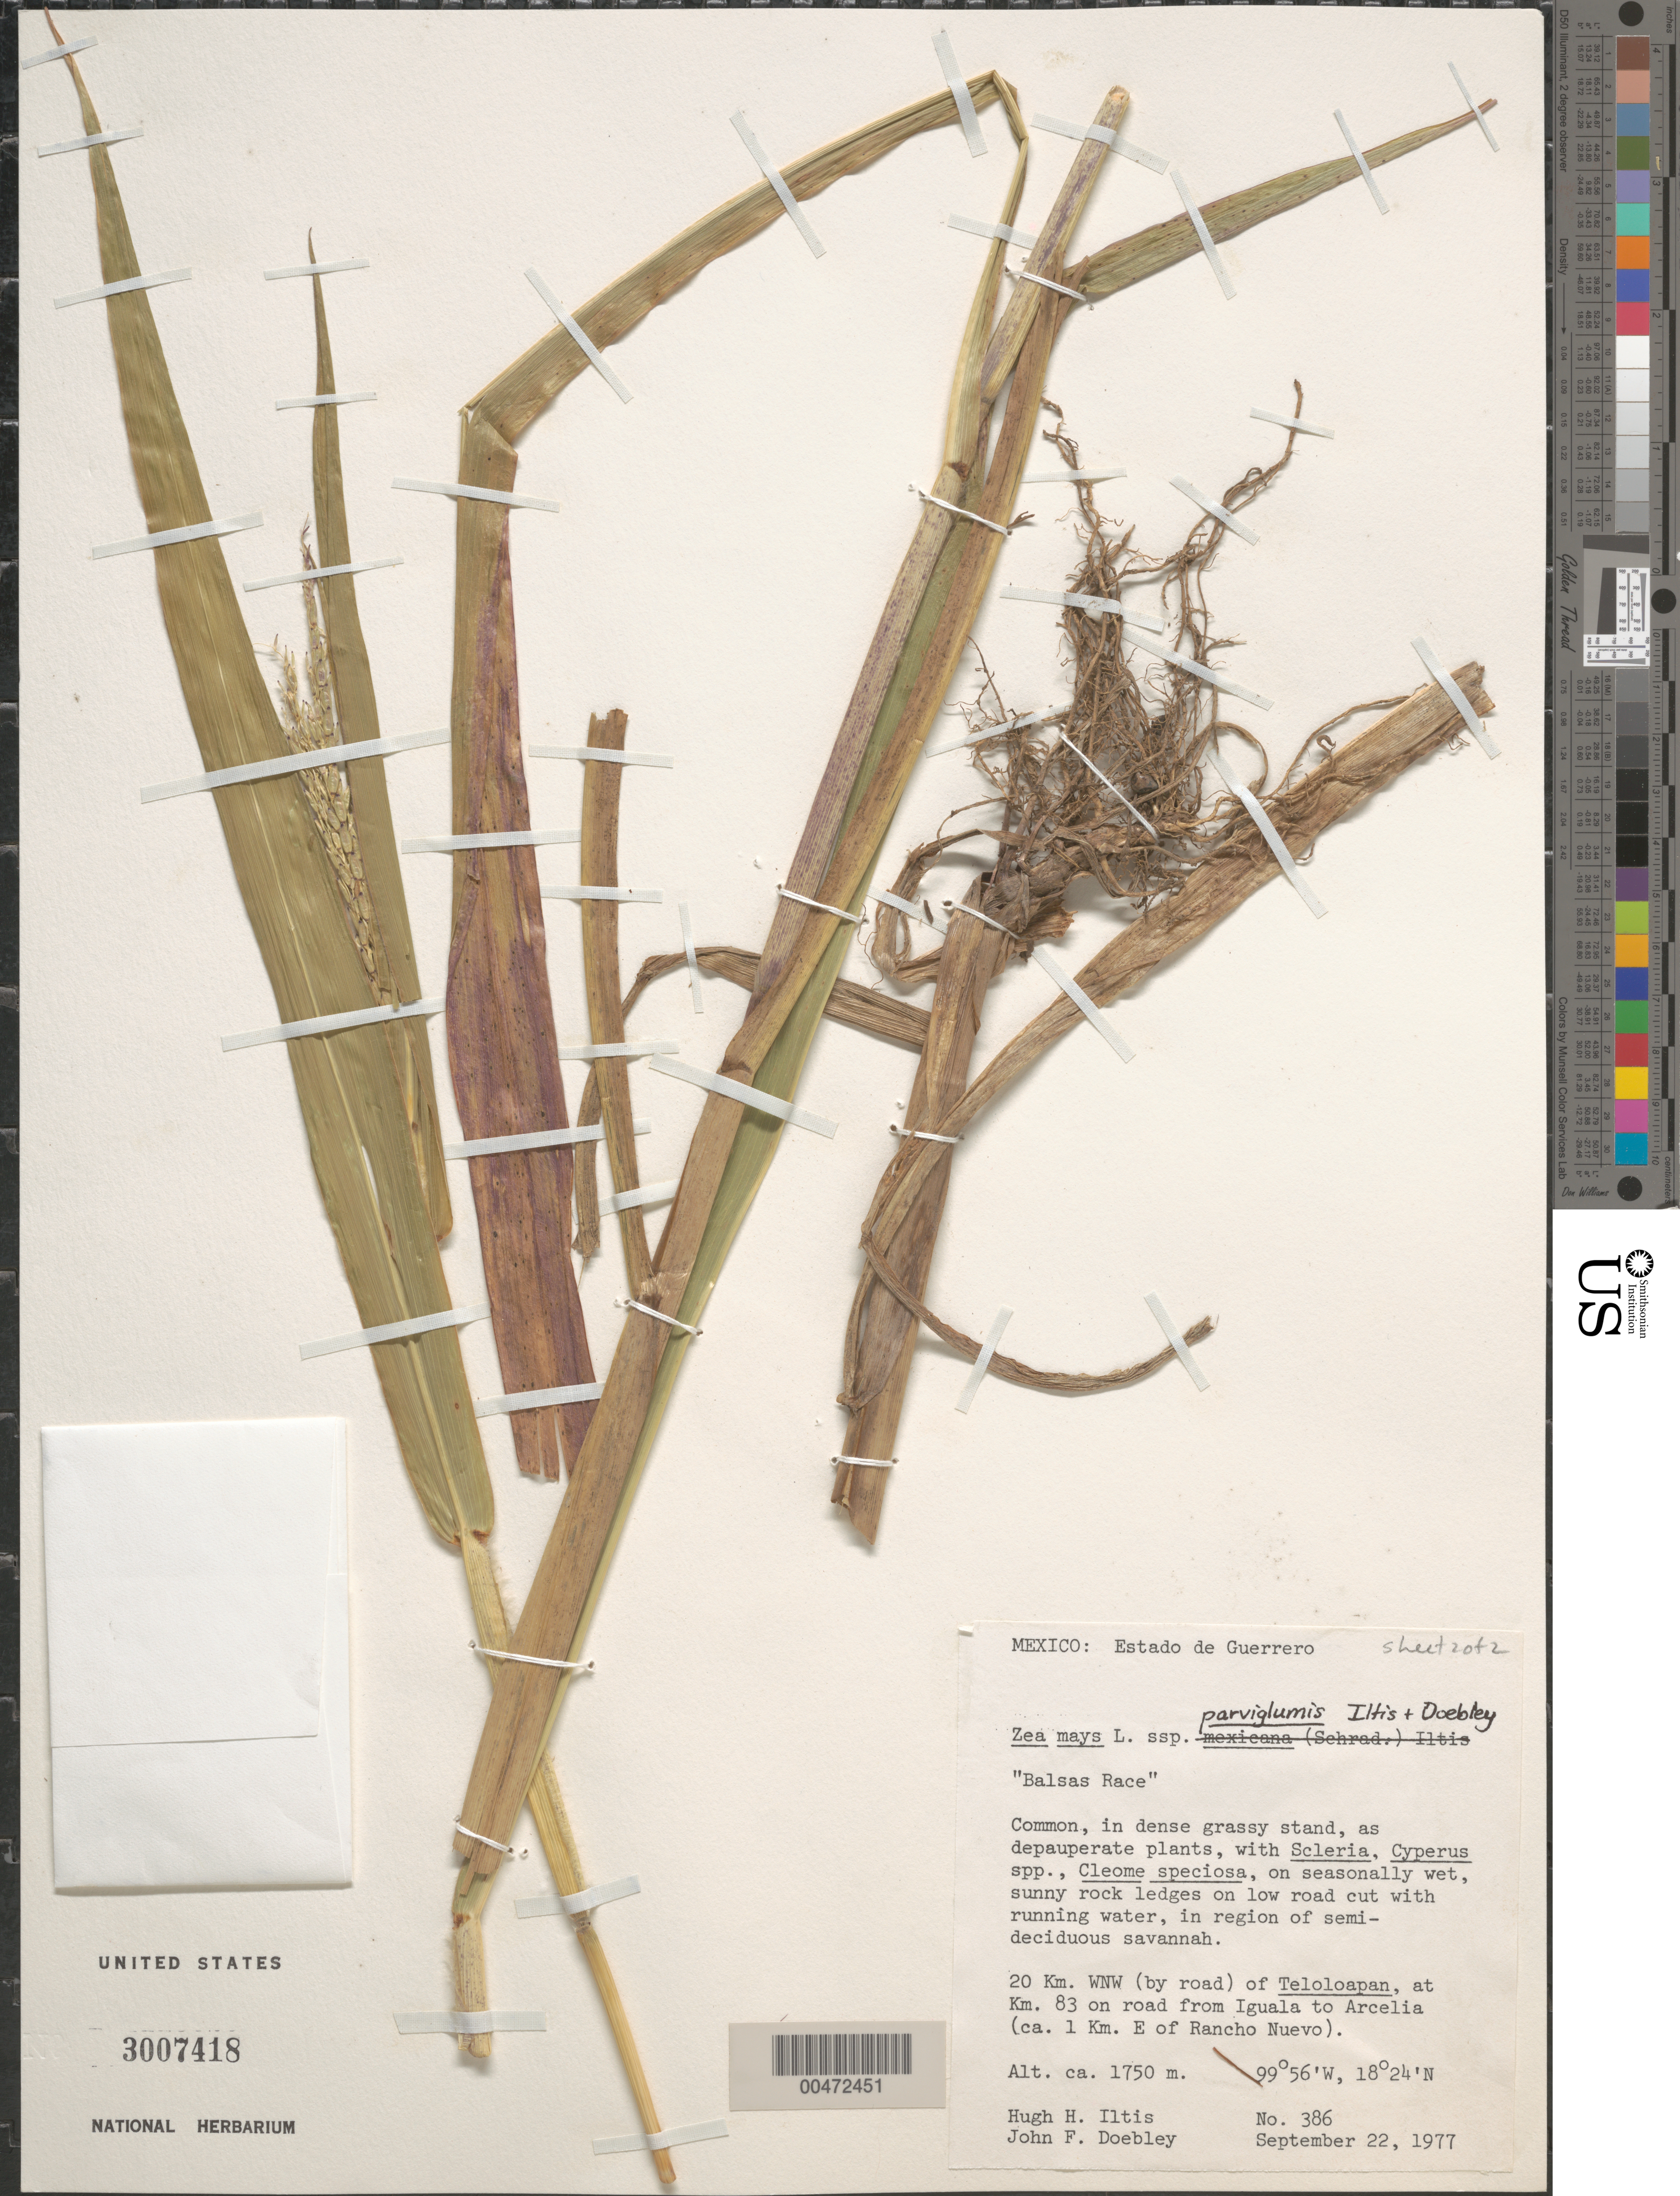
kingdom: Plantae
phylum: Tracheophyta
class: Liliopsida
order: Poales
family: Poaceae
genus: Zea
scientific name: Zea mays subsp. parviglumis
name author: Iltis & Doebley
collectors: H. H. Iltis & J. F. Doebley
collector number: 386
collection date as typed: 22 Sep 1977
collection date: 1977-09-22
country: Mexico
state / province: Guerrero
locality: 20 km WNW (by rd) of Teloloapan, at Km 83 on rd from Iguala to Arcelia (ca. 1 km E of Rancho Nuevo)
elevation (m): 1750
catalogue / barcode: US 3007418